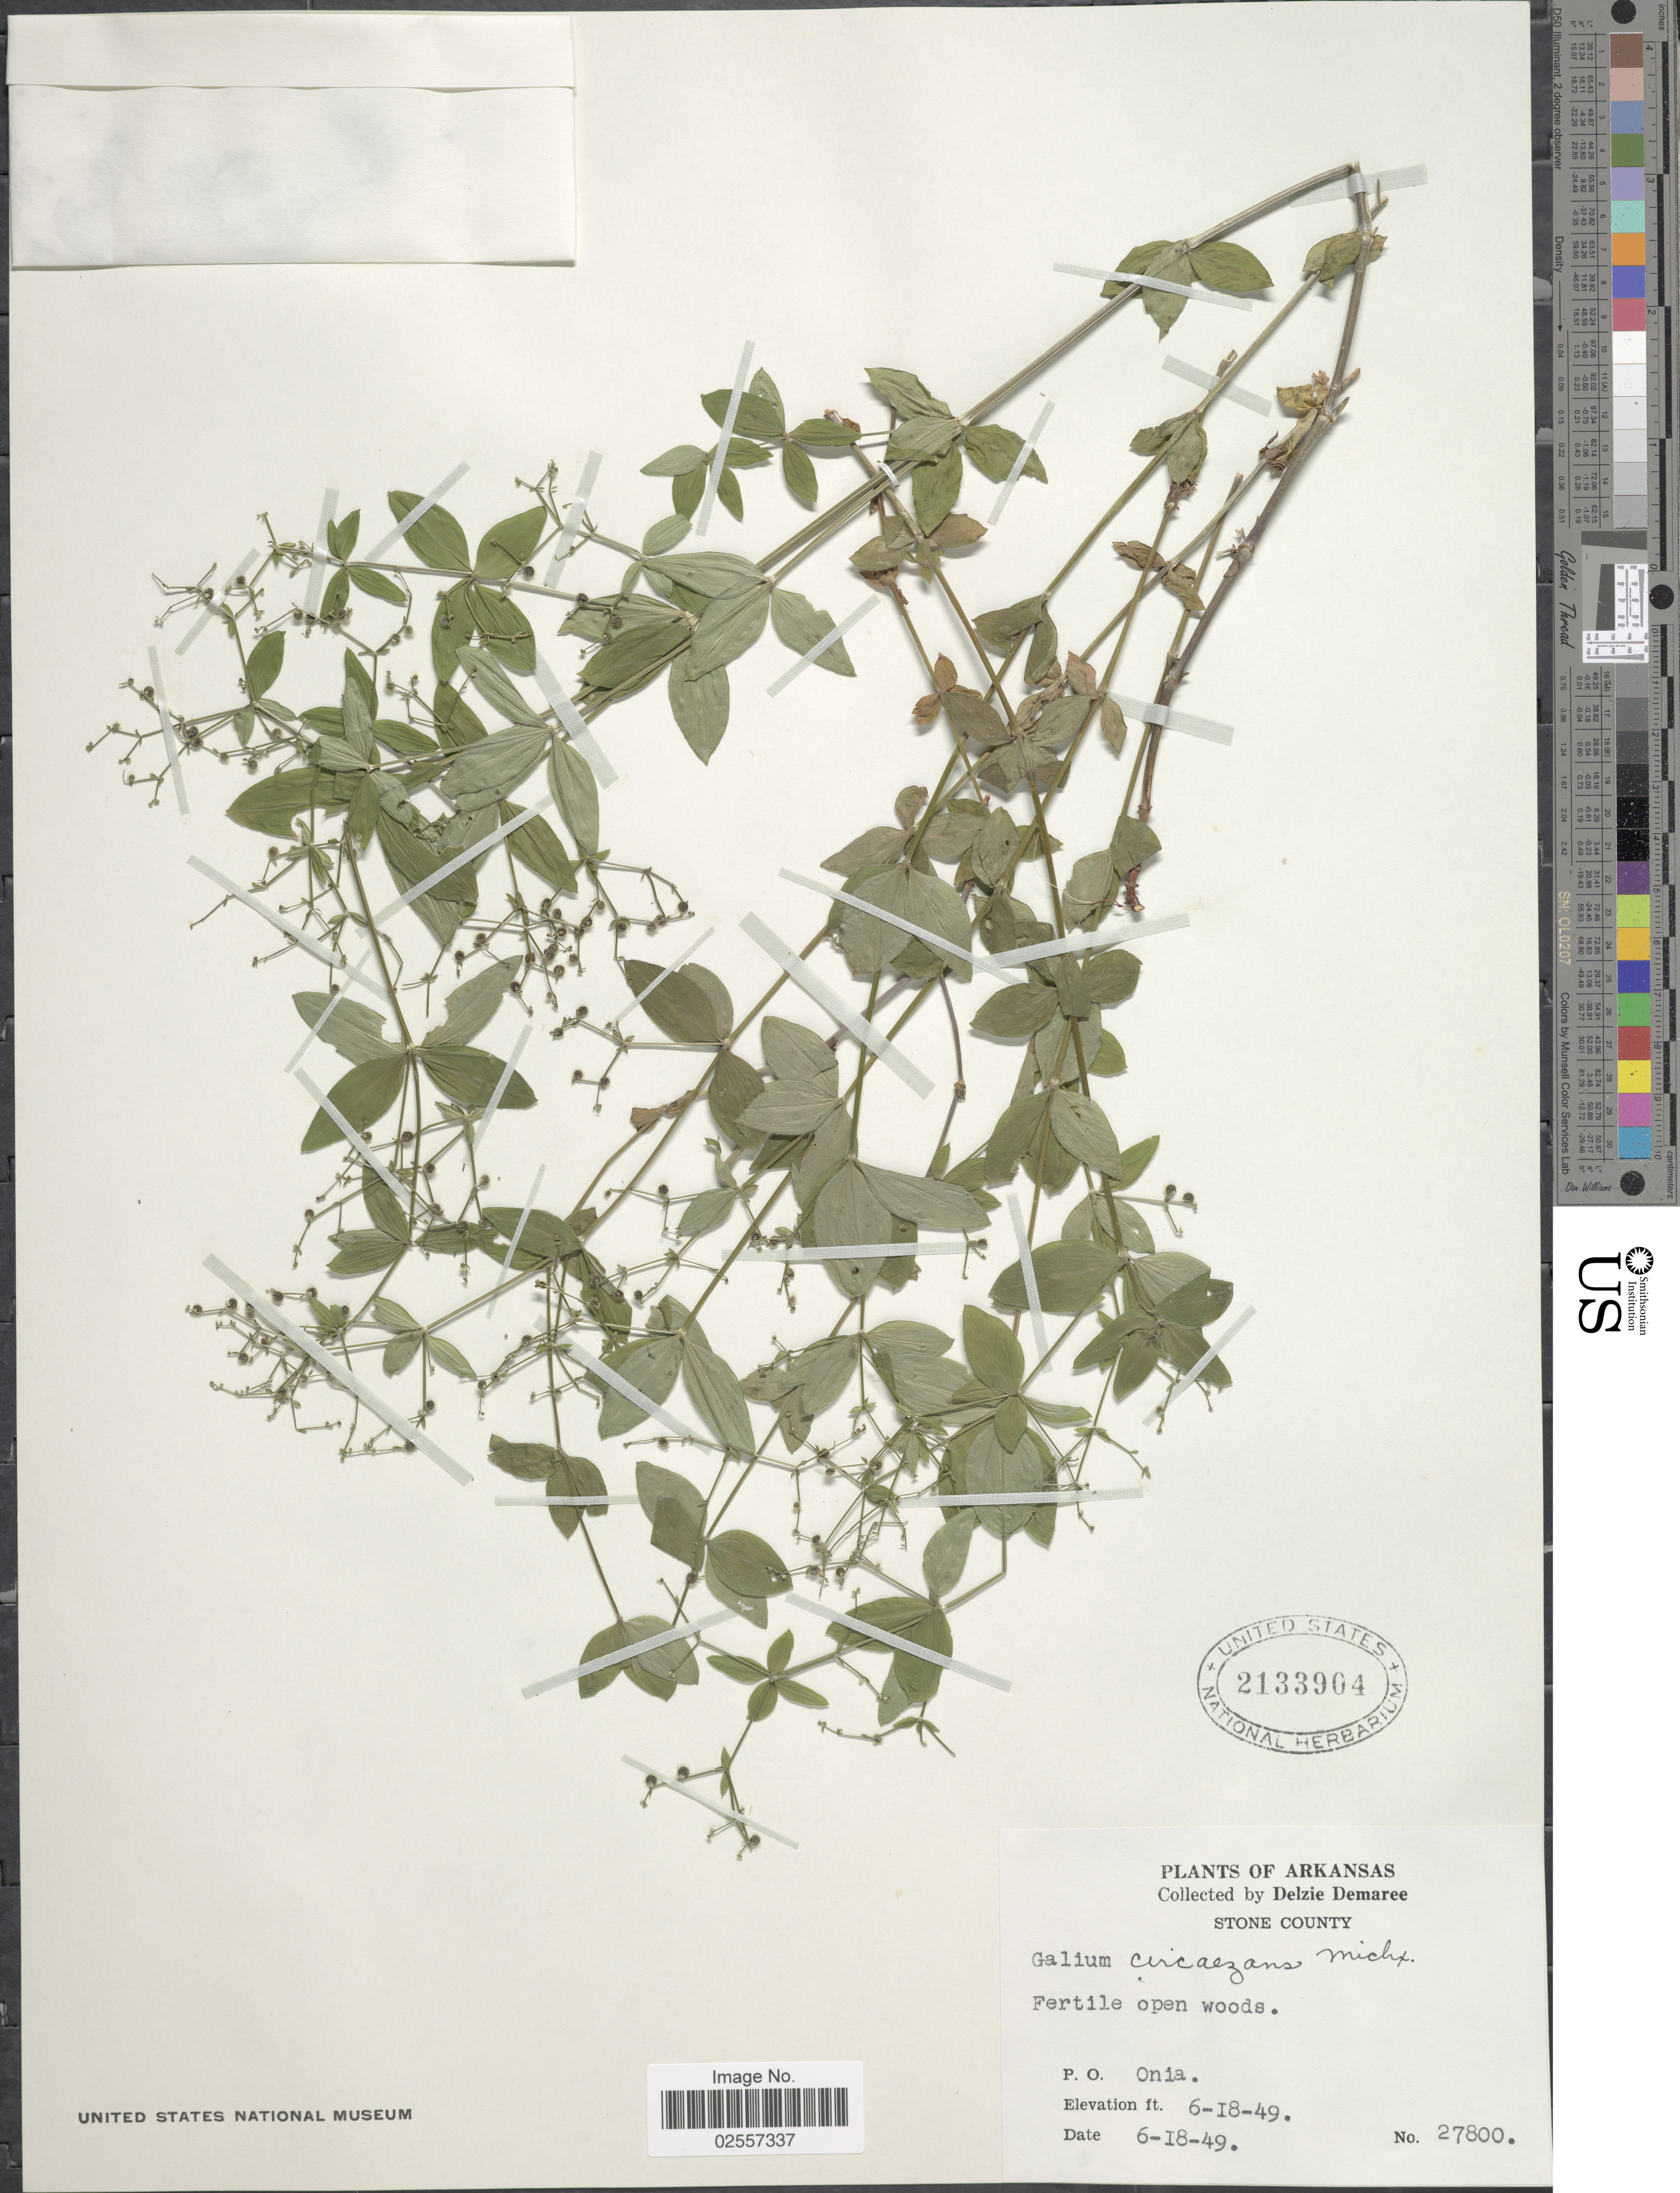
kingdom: Plantae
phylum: Tracheophyta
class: Magnoliopsida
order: Gentianales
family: Rubiaceae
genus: Galium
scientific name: Galium circaezans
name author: Michx.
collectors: D. Demaree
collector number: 27800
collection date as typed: Transcribed d/m/y: 18/6/49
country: United States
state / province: Arkansas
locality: Stone County. P. O. Onia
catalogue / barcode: US 2133904